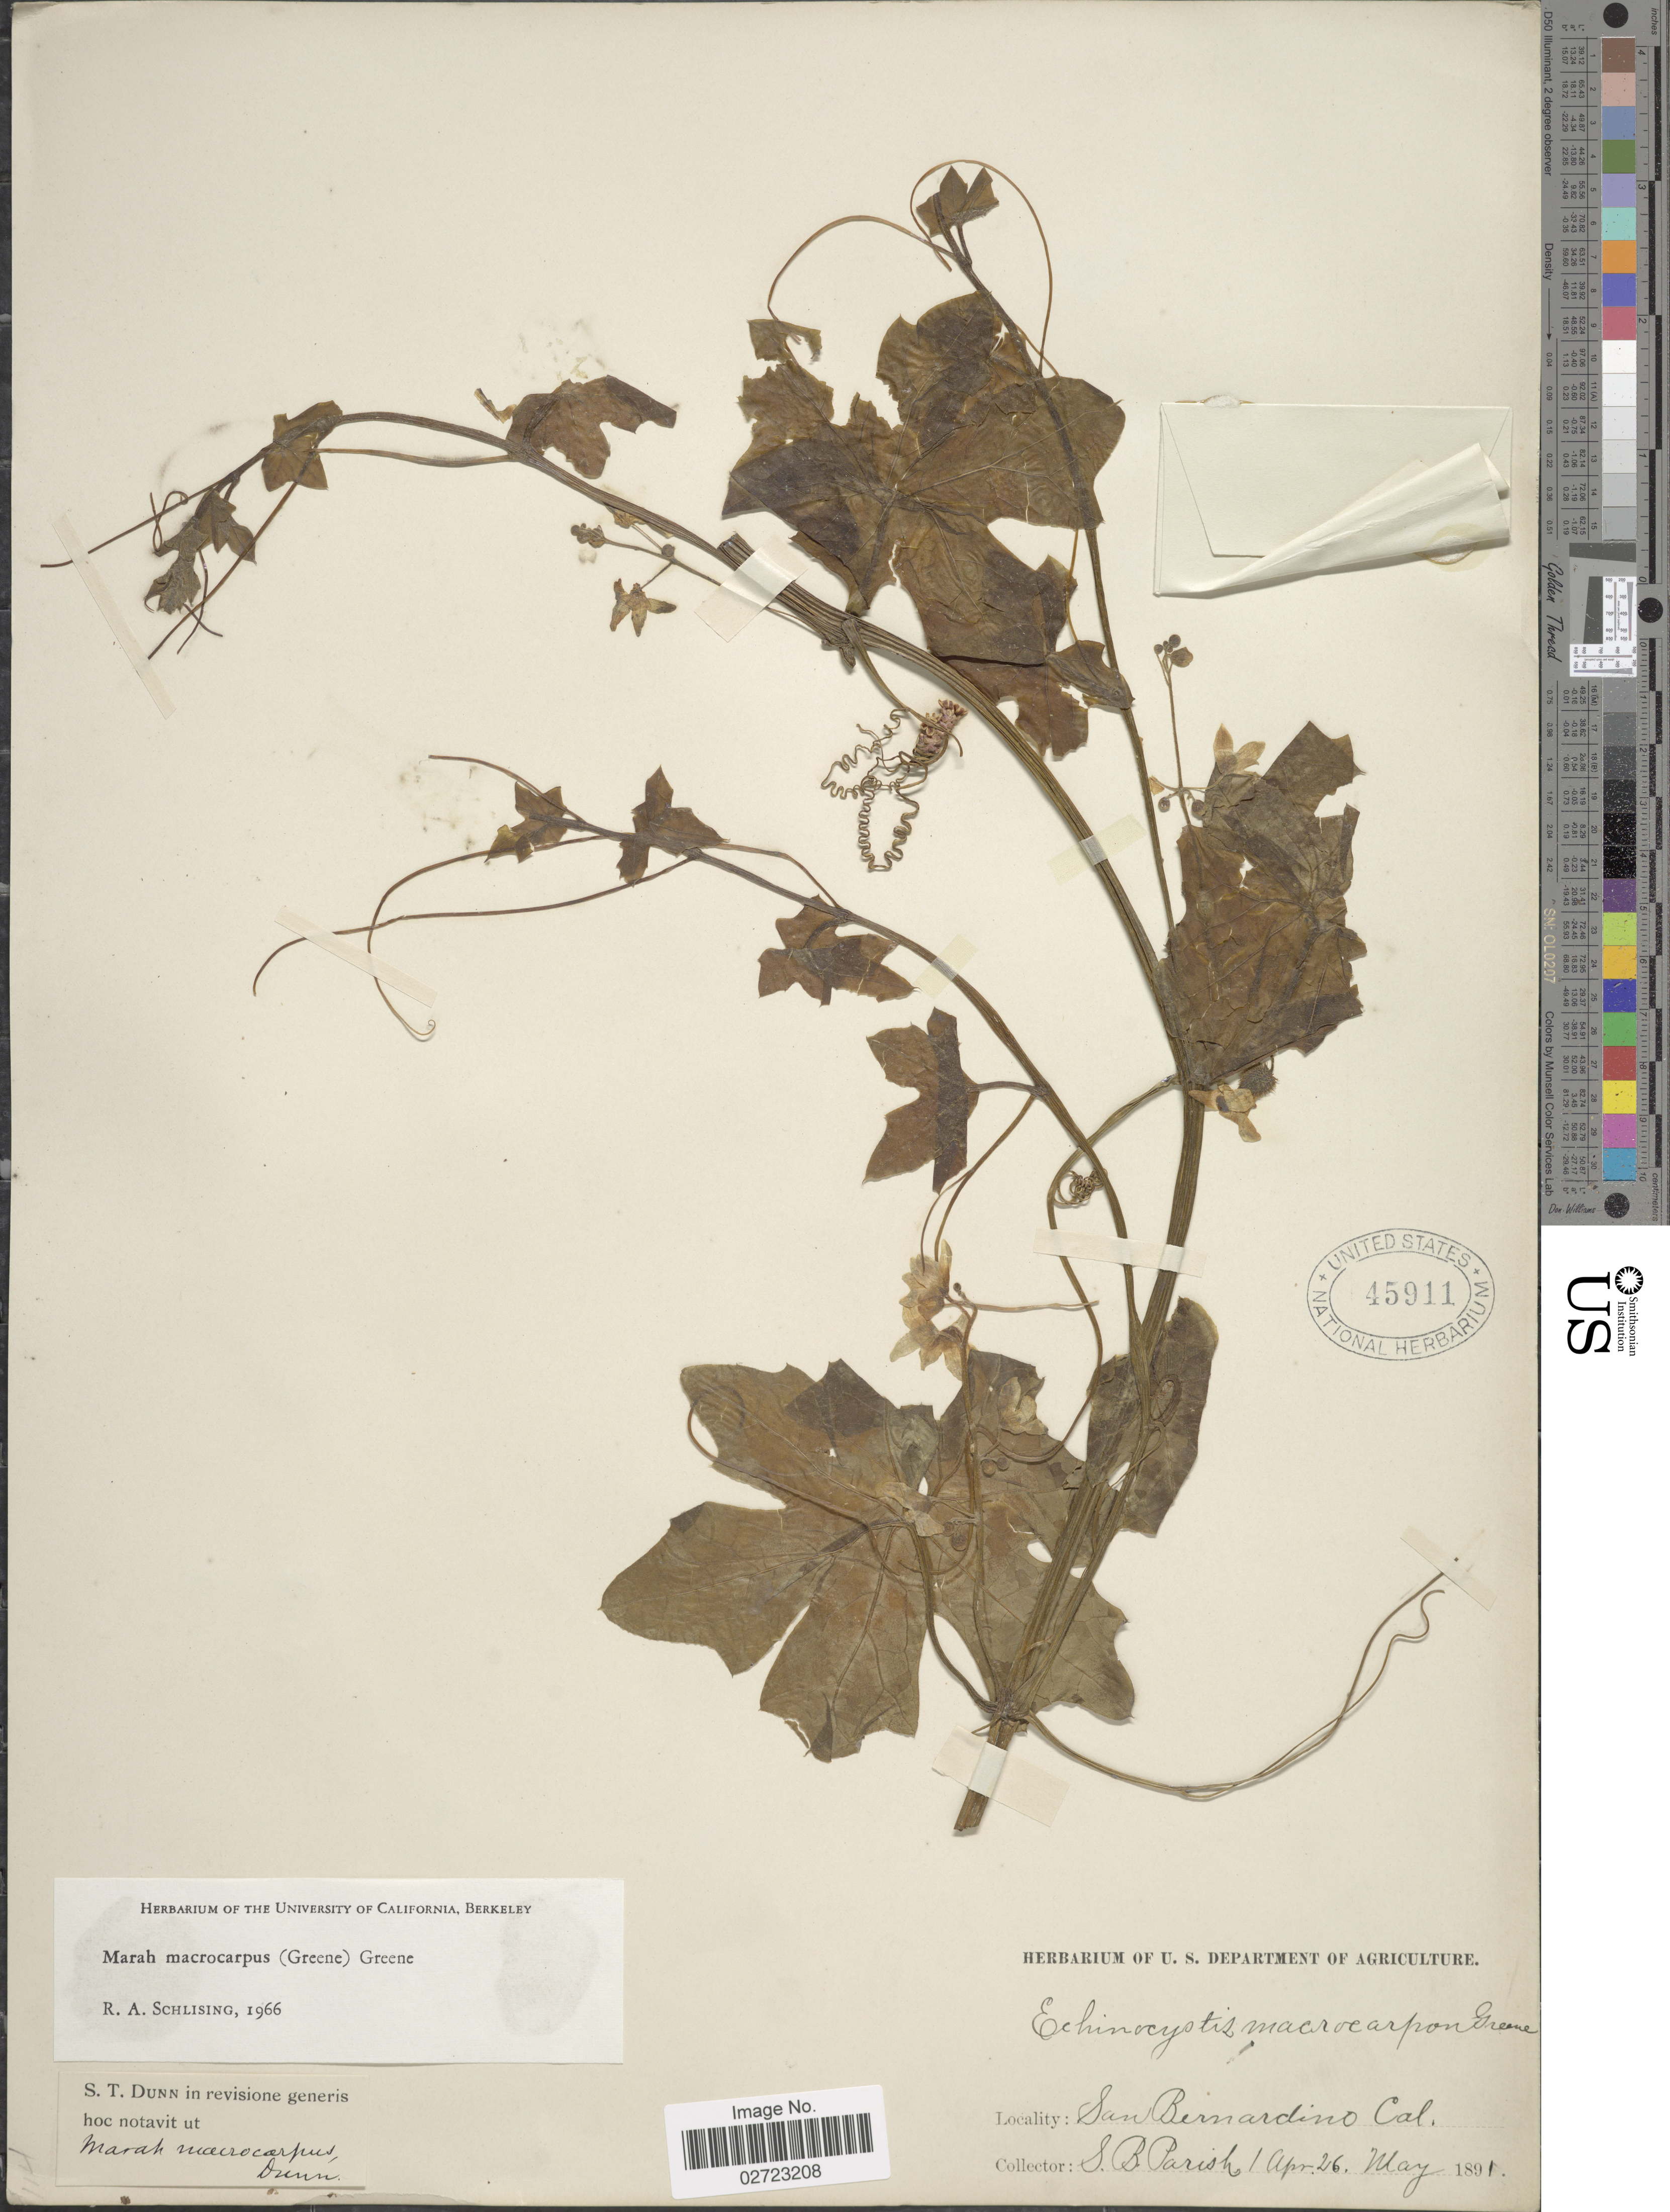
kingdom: Plantae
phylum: Tracheophyta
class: Magnoliopsida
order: Cucurbitales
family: Cucurbitaceae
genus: Marah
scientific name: Marah macrocarpa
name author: (Greene) Greene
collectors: S. B. Parish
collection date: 1891-04-01/1891-05-26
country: United States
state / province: California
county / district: San Bernardino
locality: San Bernardino.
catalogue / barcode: US 45911